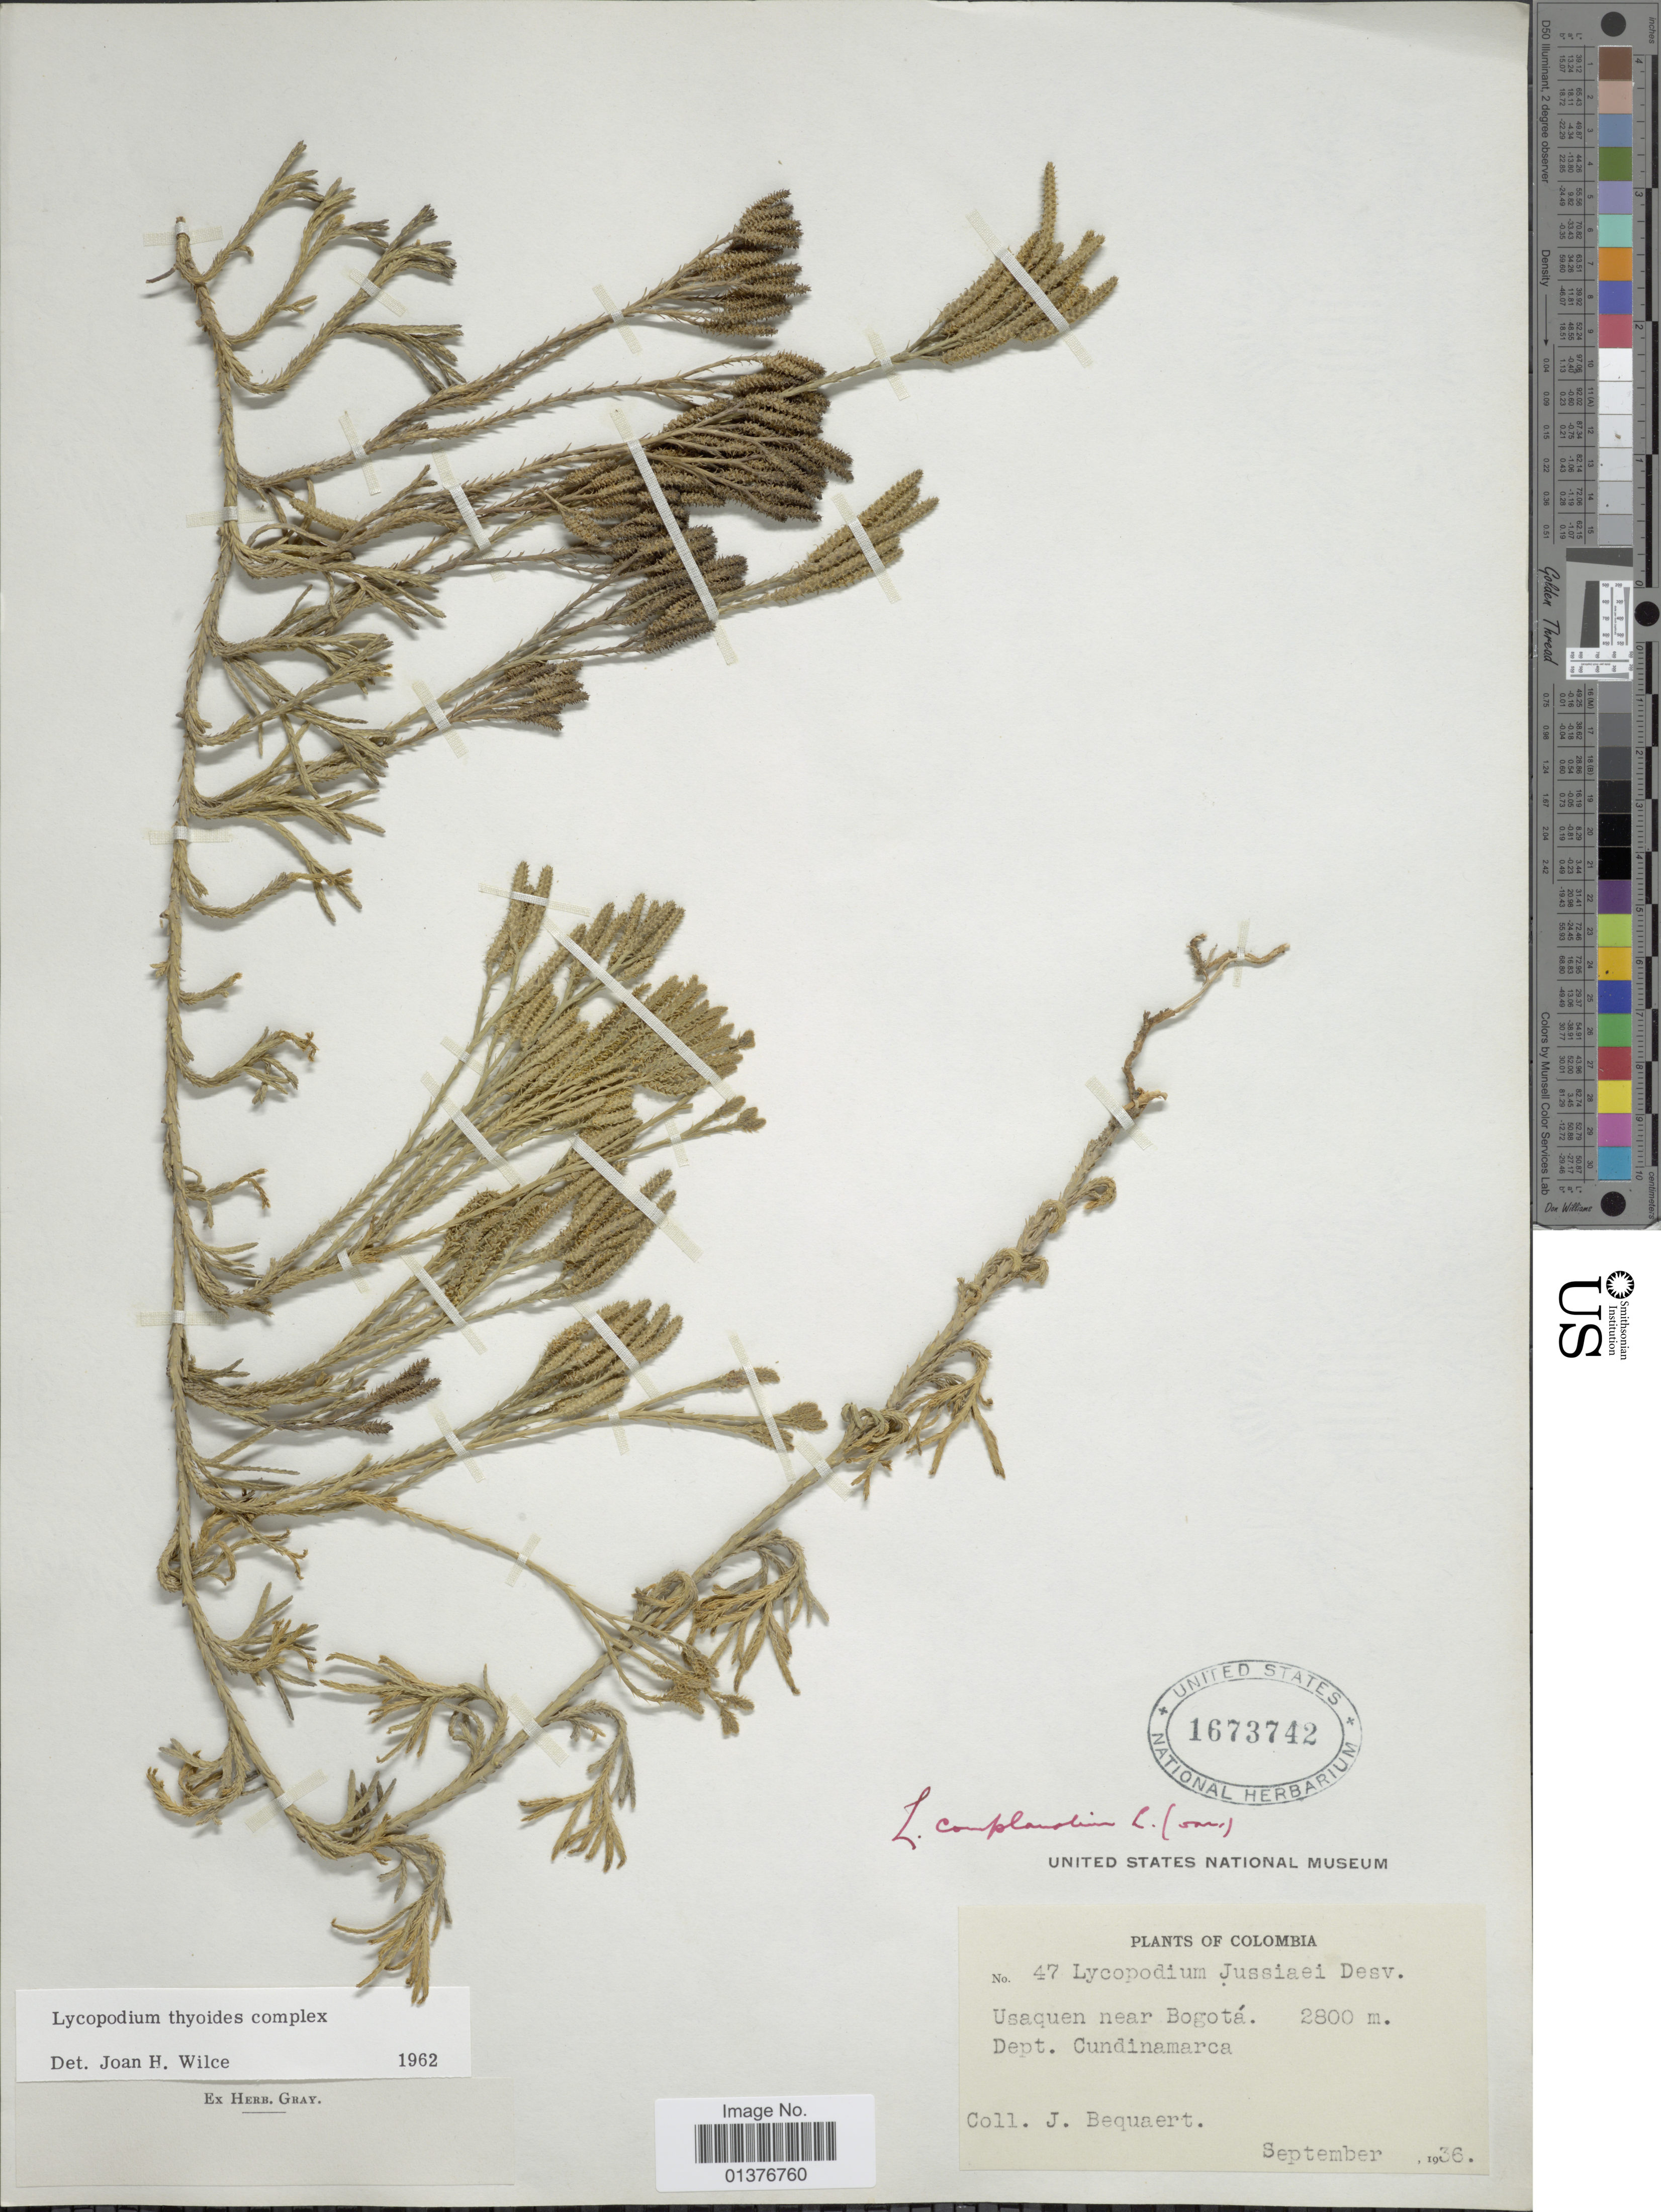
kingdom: Plantae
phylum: Tracheophyta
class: Lycopodiopsida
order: Lycopodiales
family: Lycopodiaceae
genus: Diphasiastrum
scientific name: Diphasiastrum thyoides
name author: (Humb. & Bonpl. ex Willd.) Holub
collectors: J. Bequaert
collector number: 47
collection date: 1936-09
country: Colombia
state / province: Cundinamarca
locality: Usaquen near Bogotá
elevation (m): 2800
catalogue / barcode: US 1673742